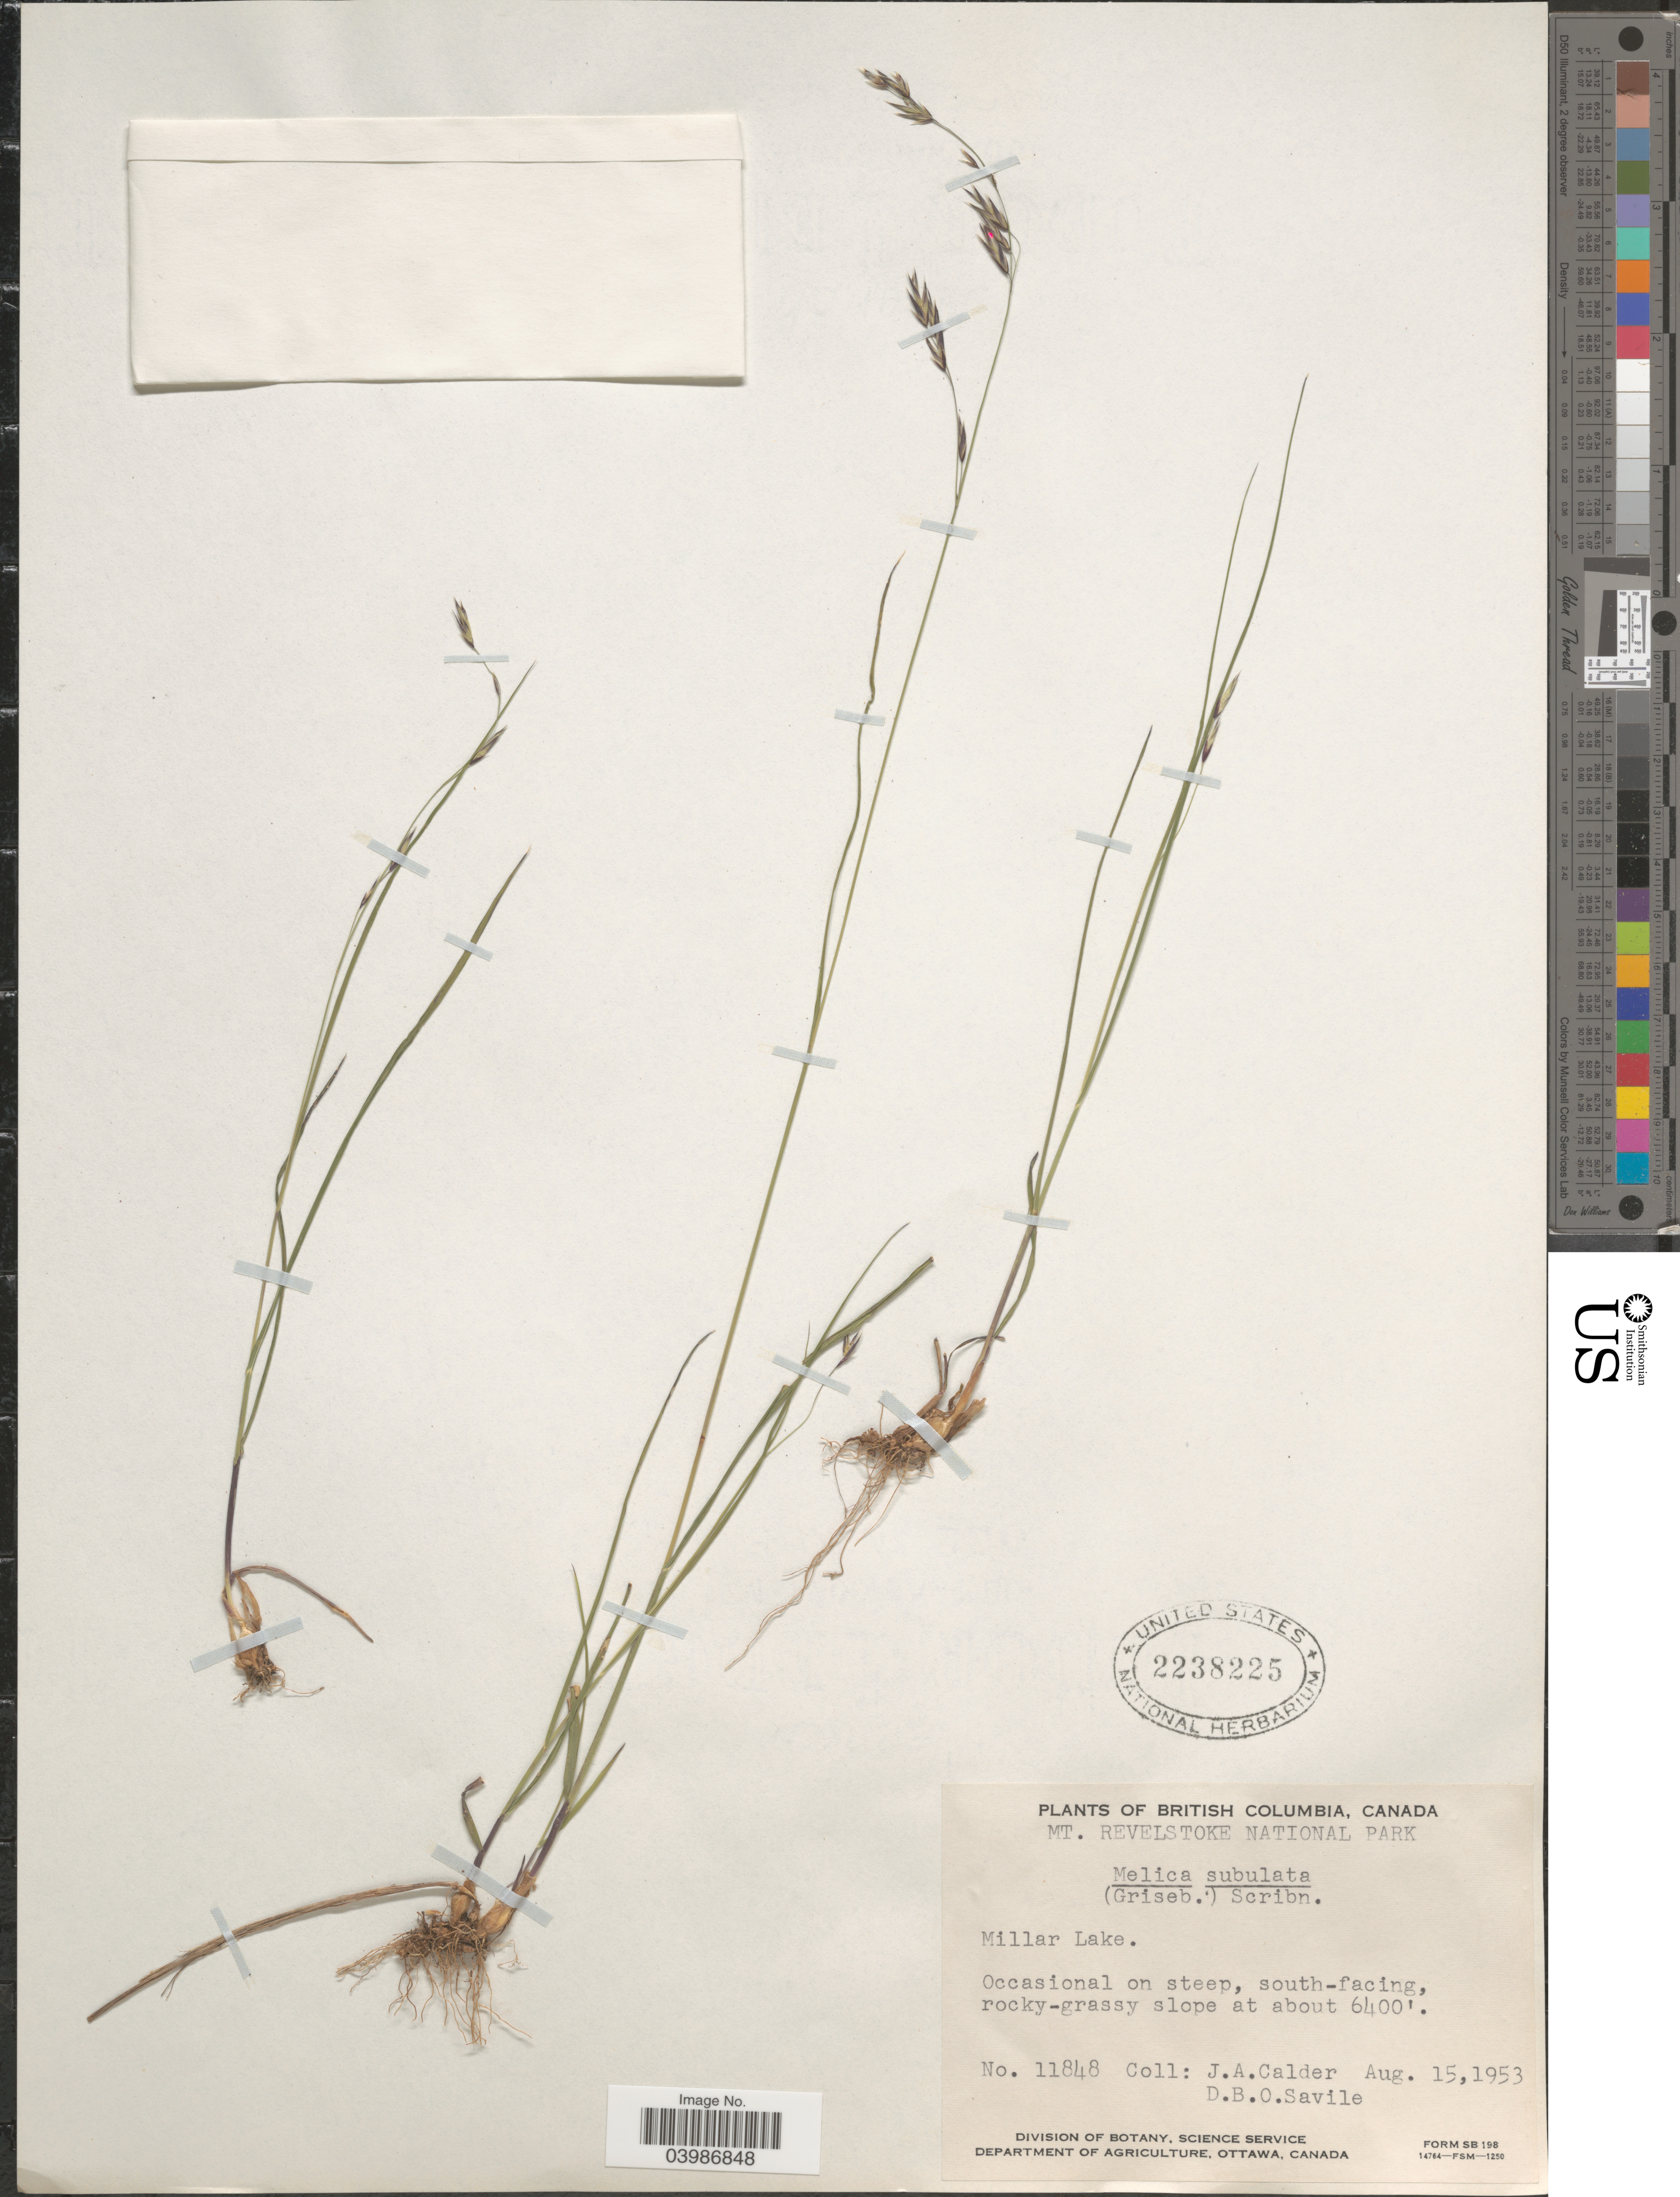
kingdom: Plantae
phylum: Tracheophyta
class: Liliopsida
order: Poales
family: Poaceae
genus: Melica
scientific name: Melica subulata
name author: (Griseb.) Scribn.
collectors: J. A. Calder & D. Savile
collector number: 11848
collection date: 1953-08-15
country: Canada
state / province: British Columbia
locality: Mt. Revelstoke National Park. Millar Lake. South-facing.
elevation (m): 1951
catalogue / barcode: US 2238225